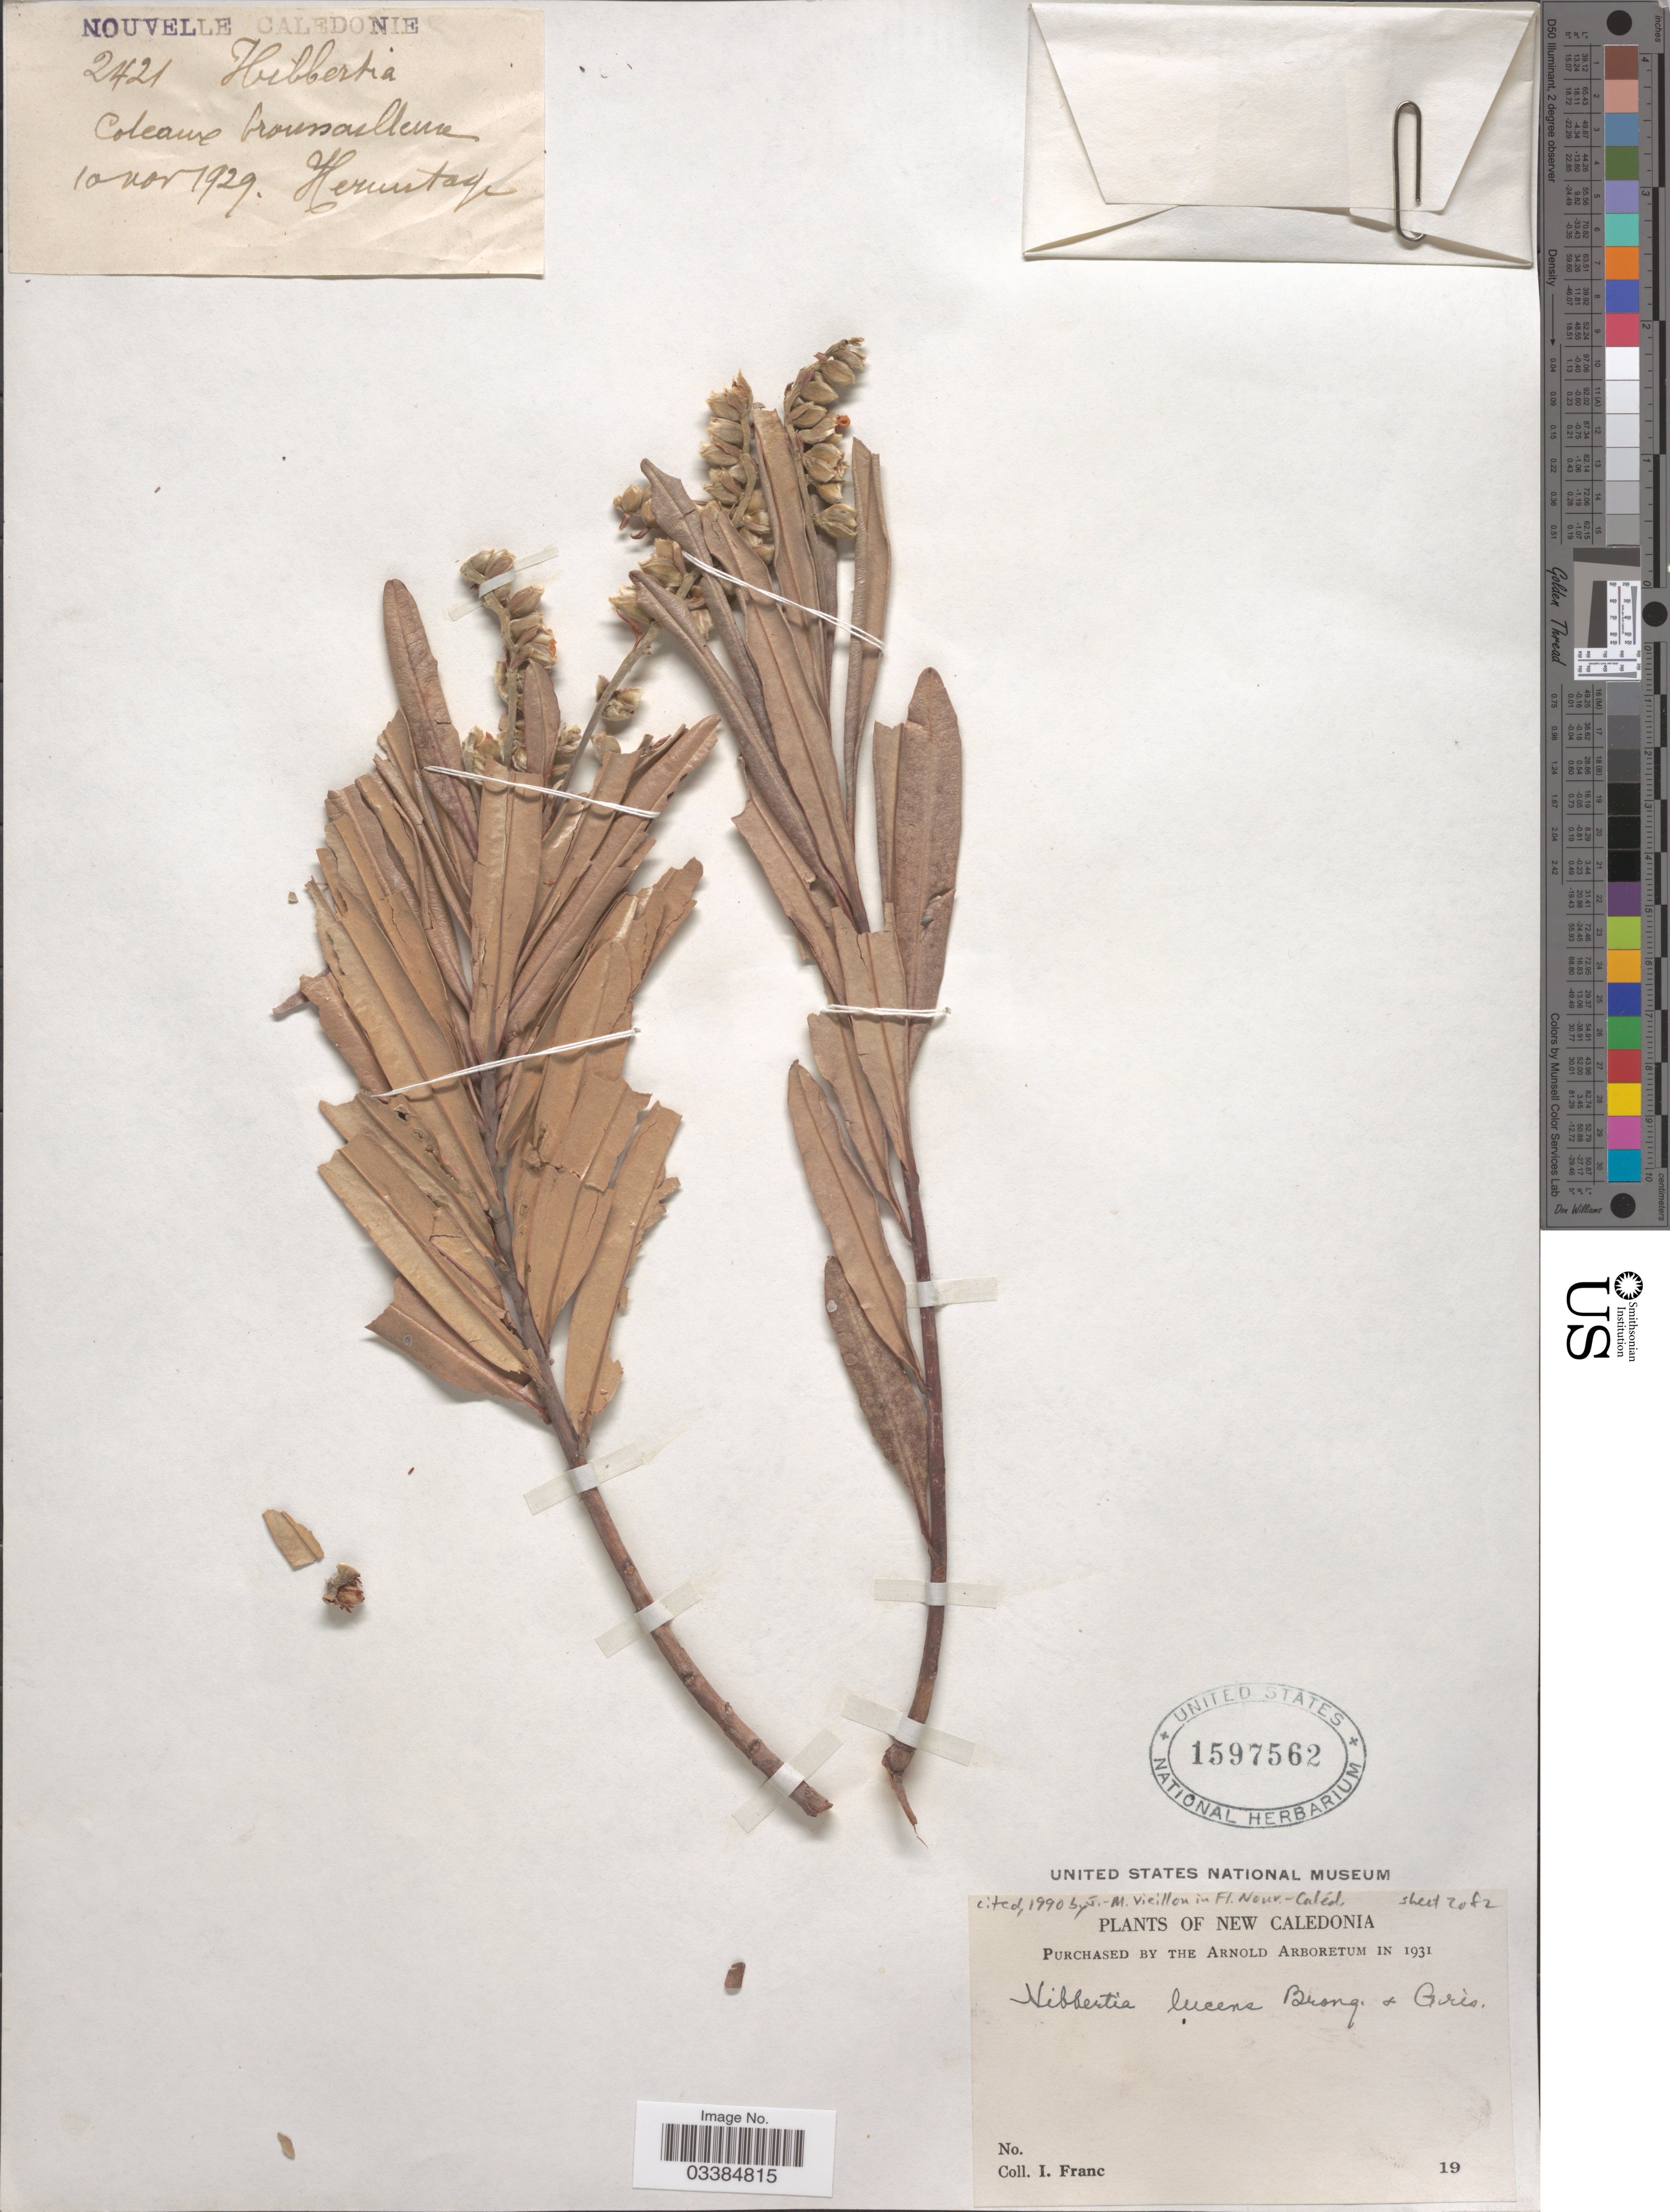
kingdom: Plantae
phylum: Tracheophyta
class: Magnoliopsida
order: Dilleniales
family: Dilleniaceae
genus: Hibbertia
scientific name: Hibbertia lucens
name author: Brongn. & Gris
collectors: I. Franc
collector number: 2421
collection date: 1929-11-10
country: New Caledonia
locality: Nouvelle Caledonie. Couteaux broussailluex, Hermitage.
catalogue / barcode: US 1597562